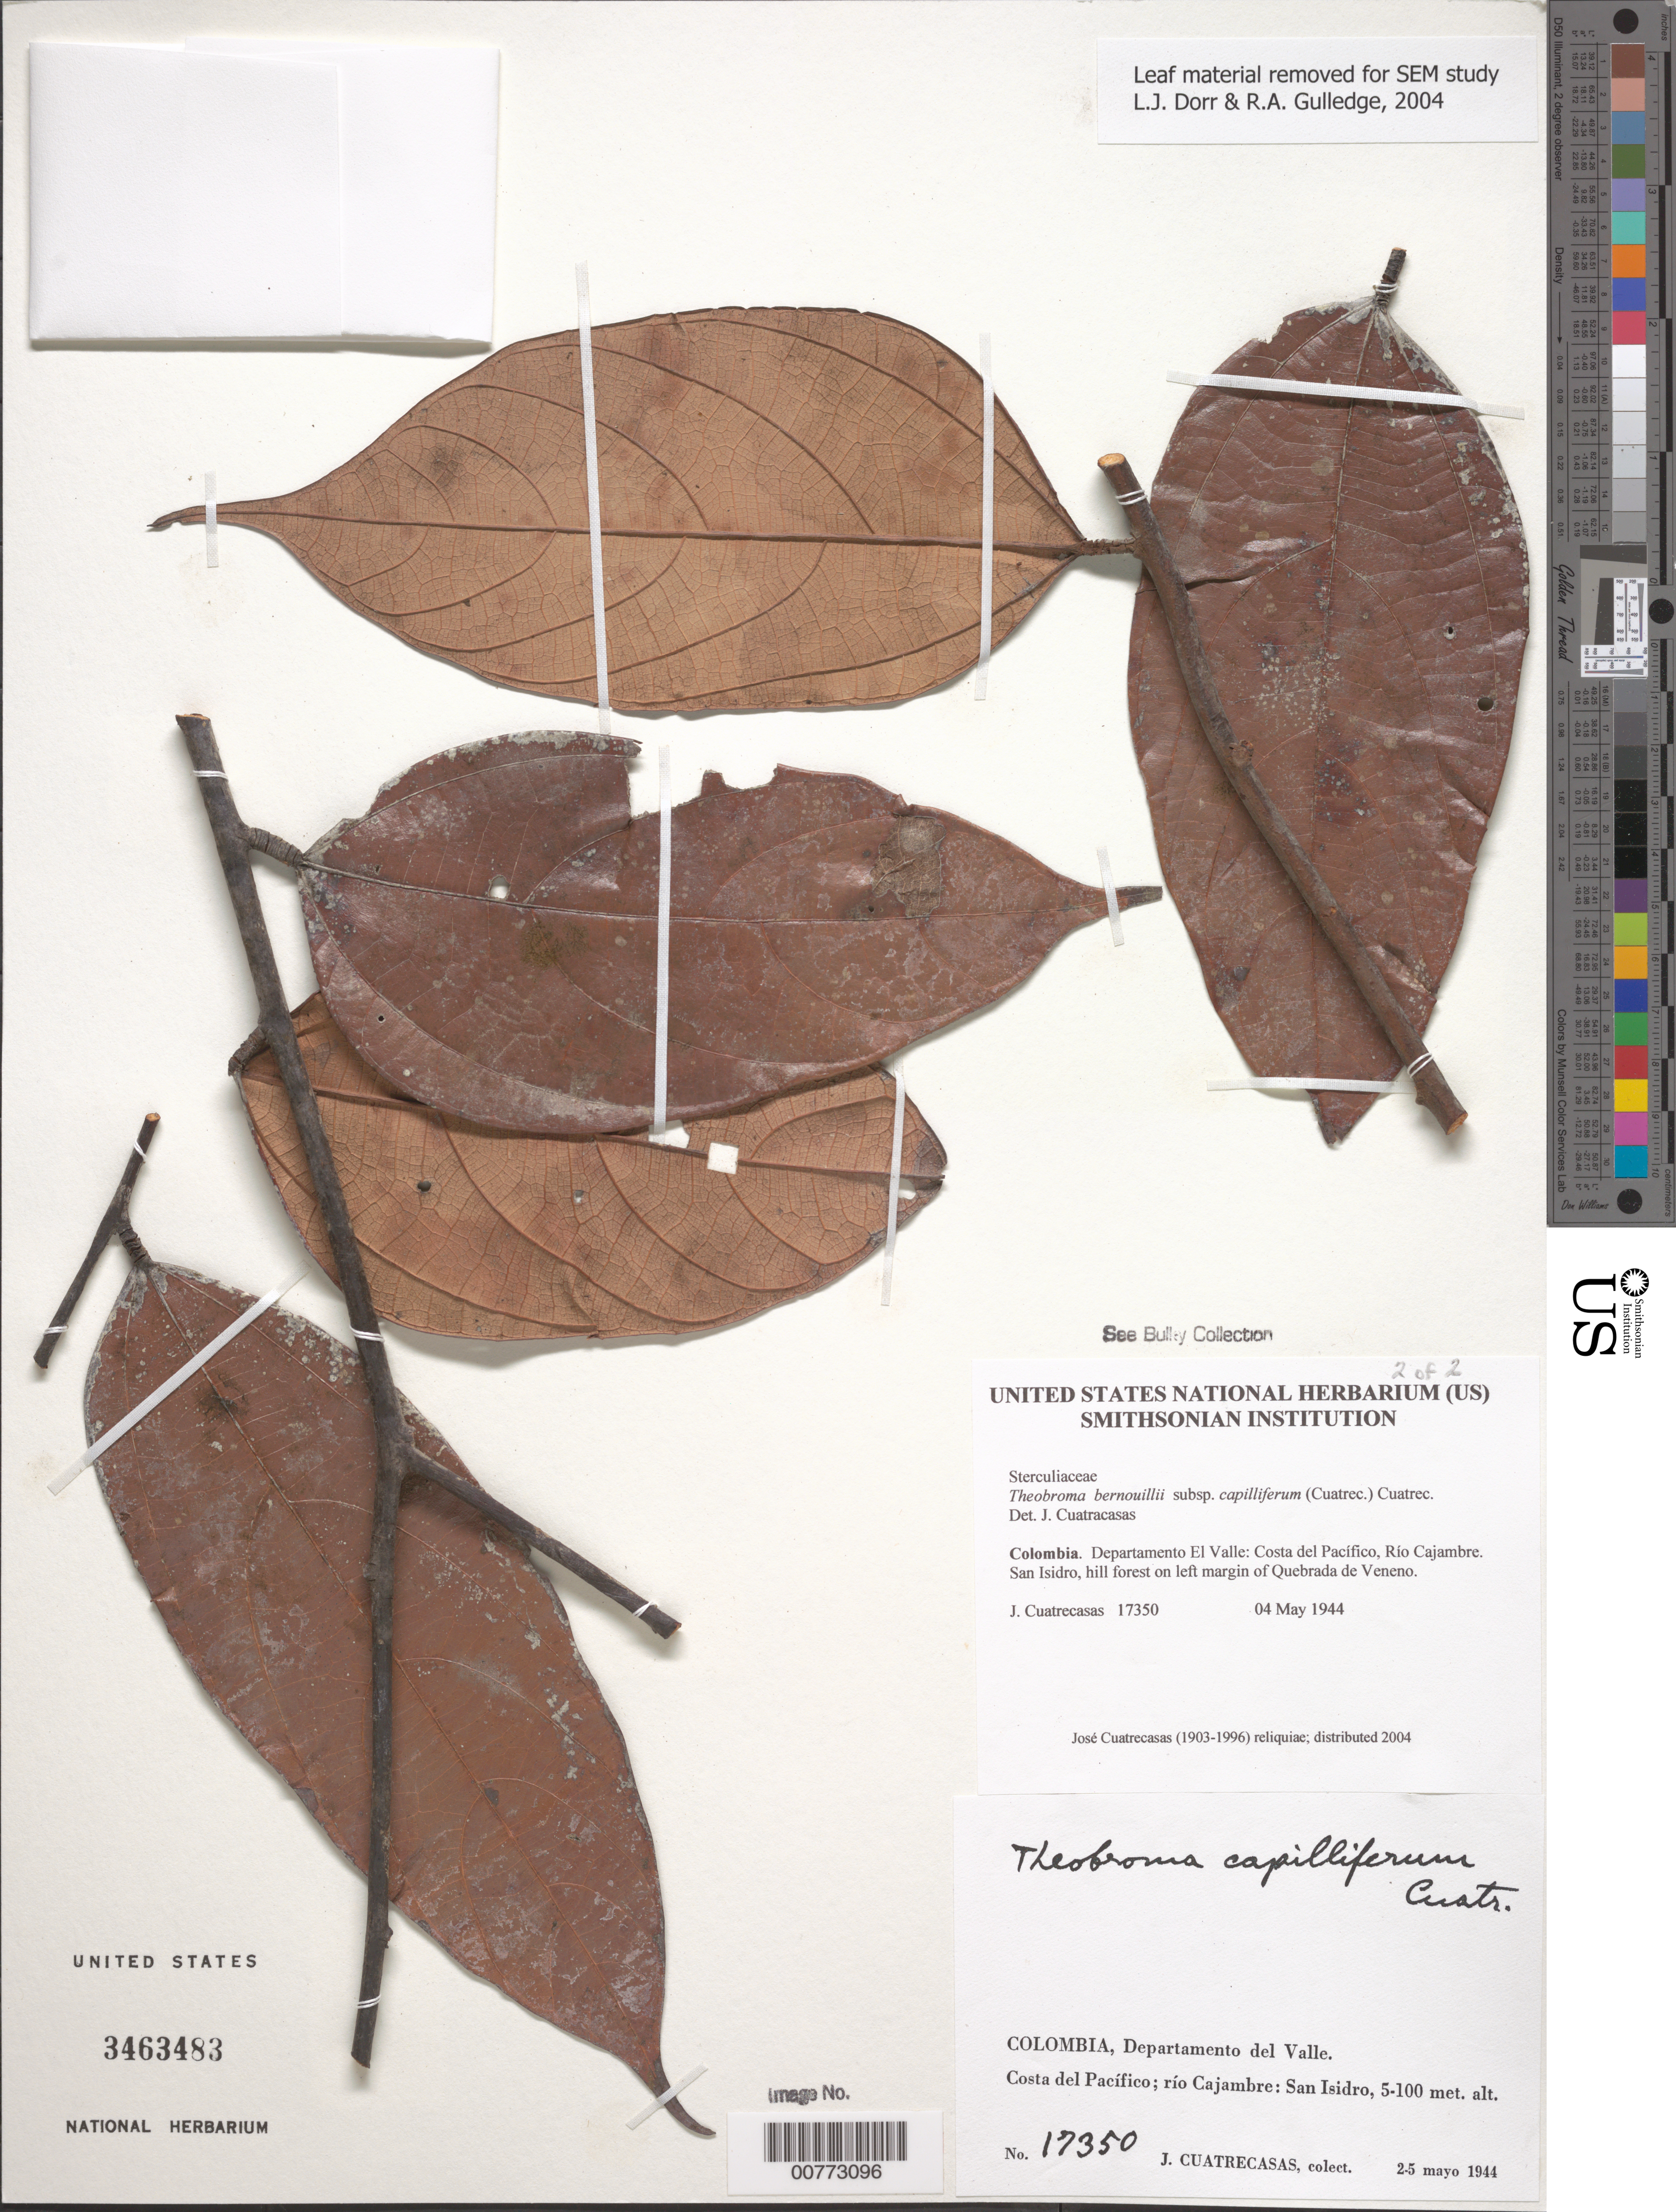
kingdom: Plantae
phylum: Tracheophyta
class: Magnoliopsida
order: Malvales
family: Malvaceae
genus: Theobroma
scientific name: Theobroma glaucum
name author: H. Karst.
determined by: Dorr, L. J., (BOT), Smithsonian Institution - National Museum of Natural History (UNITED STATES)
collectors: J. Cuatrecasas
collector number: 17350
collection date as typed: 02 May 1944 to 05 May 1944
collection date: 1944-05-02/1944-05-05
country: Colombia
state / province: Valle del Cauca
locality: Costa del Pacifico, Río Cajambre. San Isidro, hill forest on left margin of Quebrada de Veneno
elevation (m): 5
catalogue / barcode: US 3463483